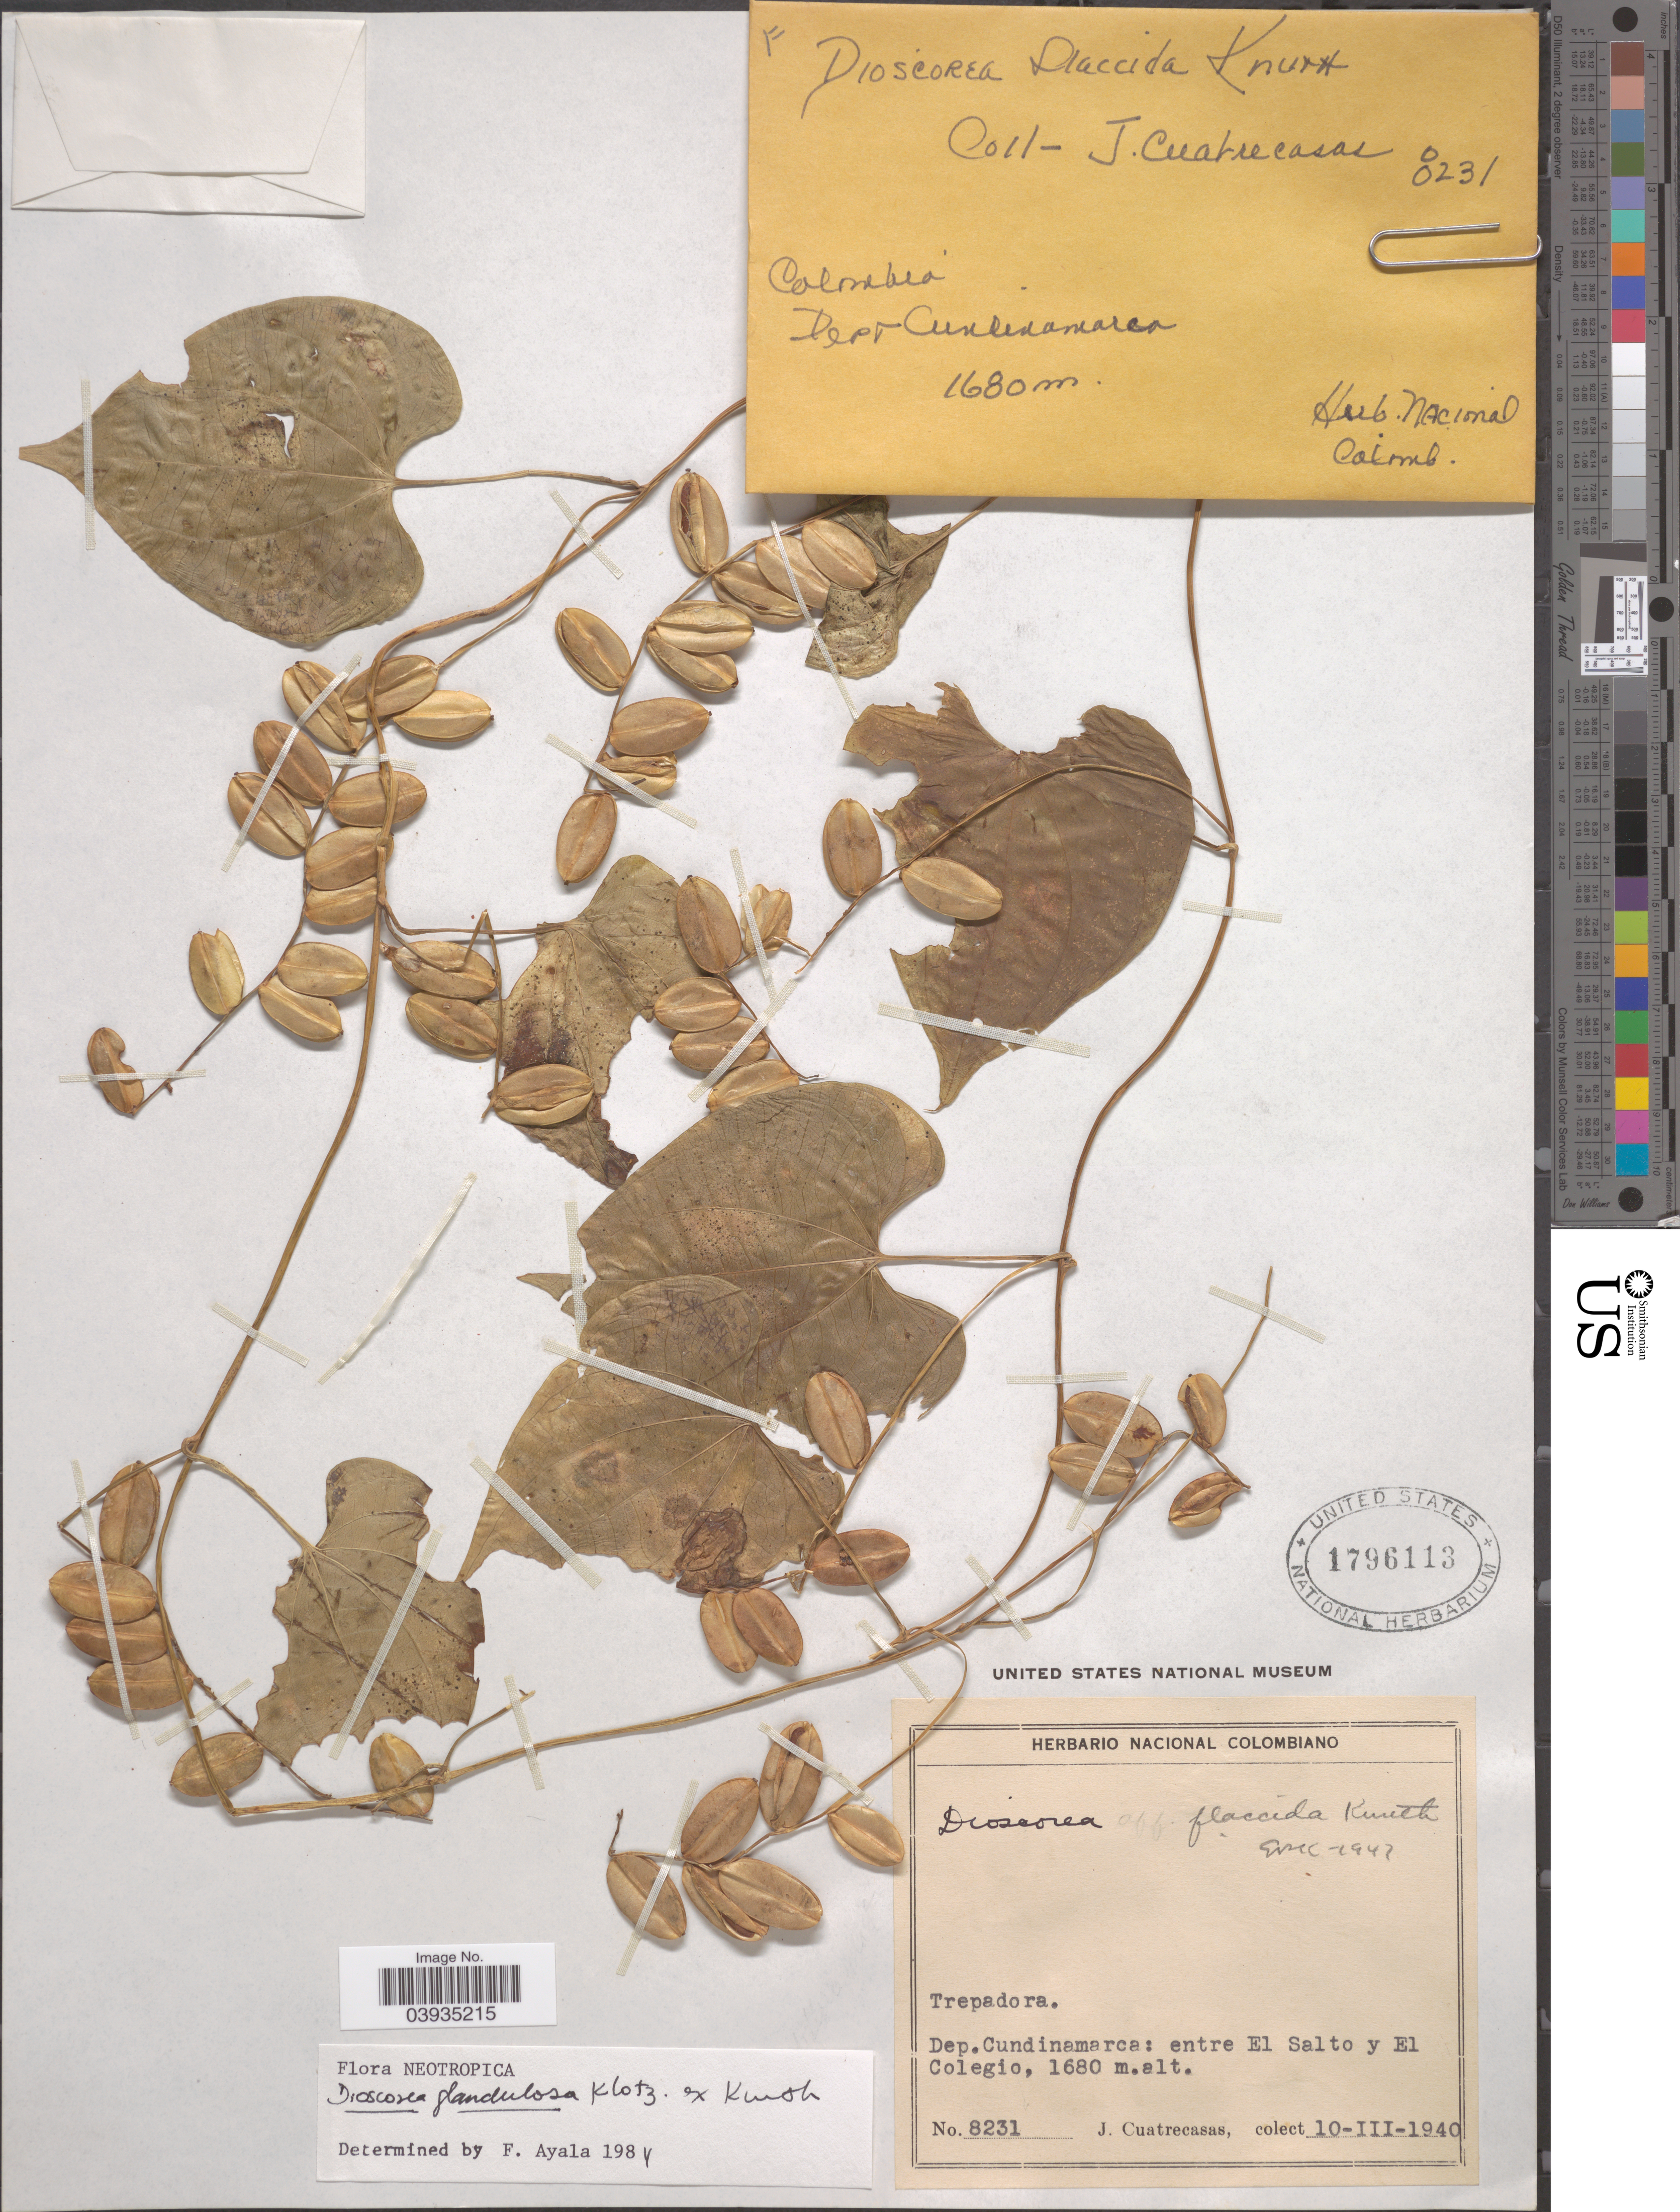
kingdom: Plantae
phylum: Tracheophyta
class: Liliopsida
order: Dioscoreales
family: Dioscoreaceae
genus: Dioscorea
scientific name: Dioscorea glandulosa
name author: Kunth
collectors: J. Cuatrecasas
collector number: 8231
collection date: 1940-03-10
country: Colombia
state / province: Cundinamarca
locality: Dept. Cundinamarca: entre El Salto y El Colegio.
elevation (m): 1680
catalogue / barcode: US 1796113